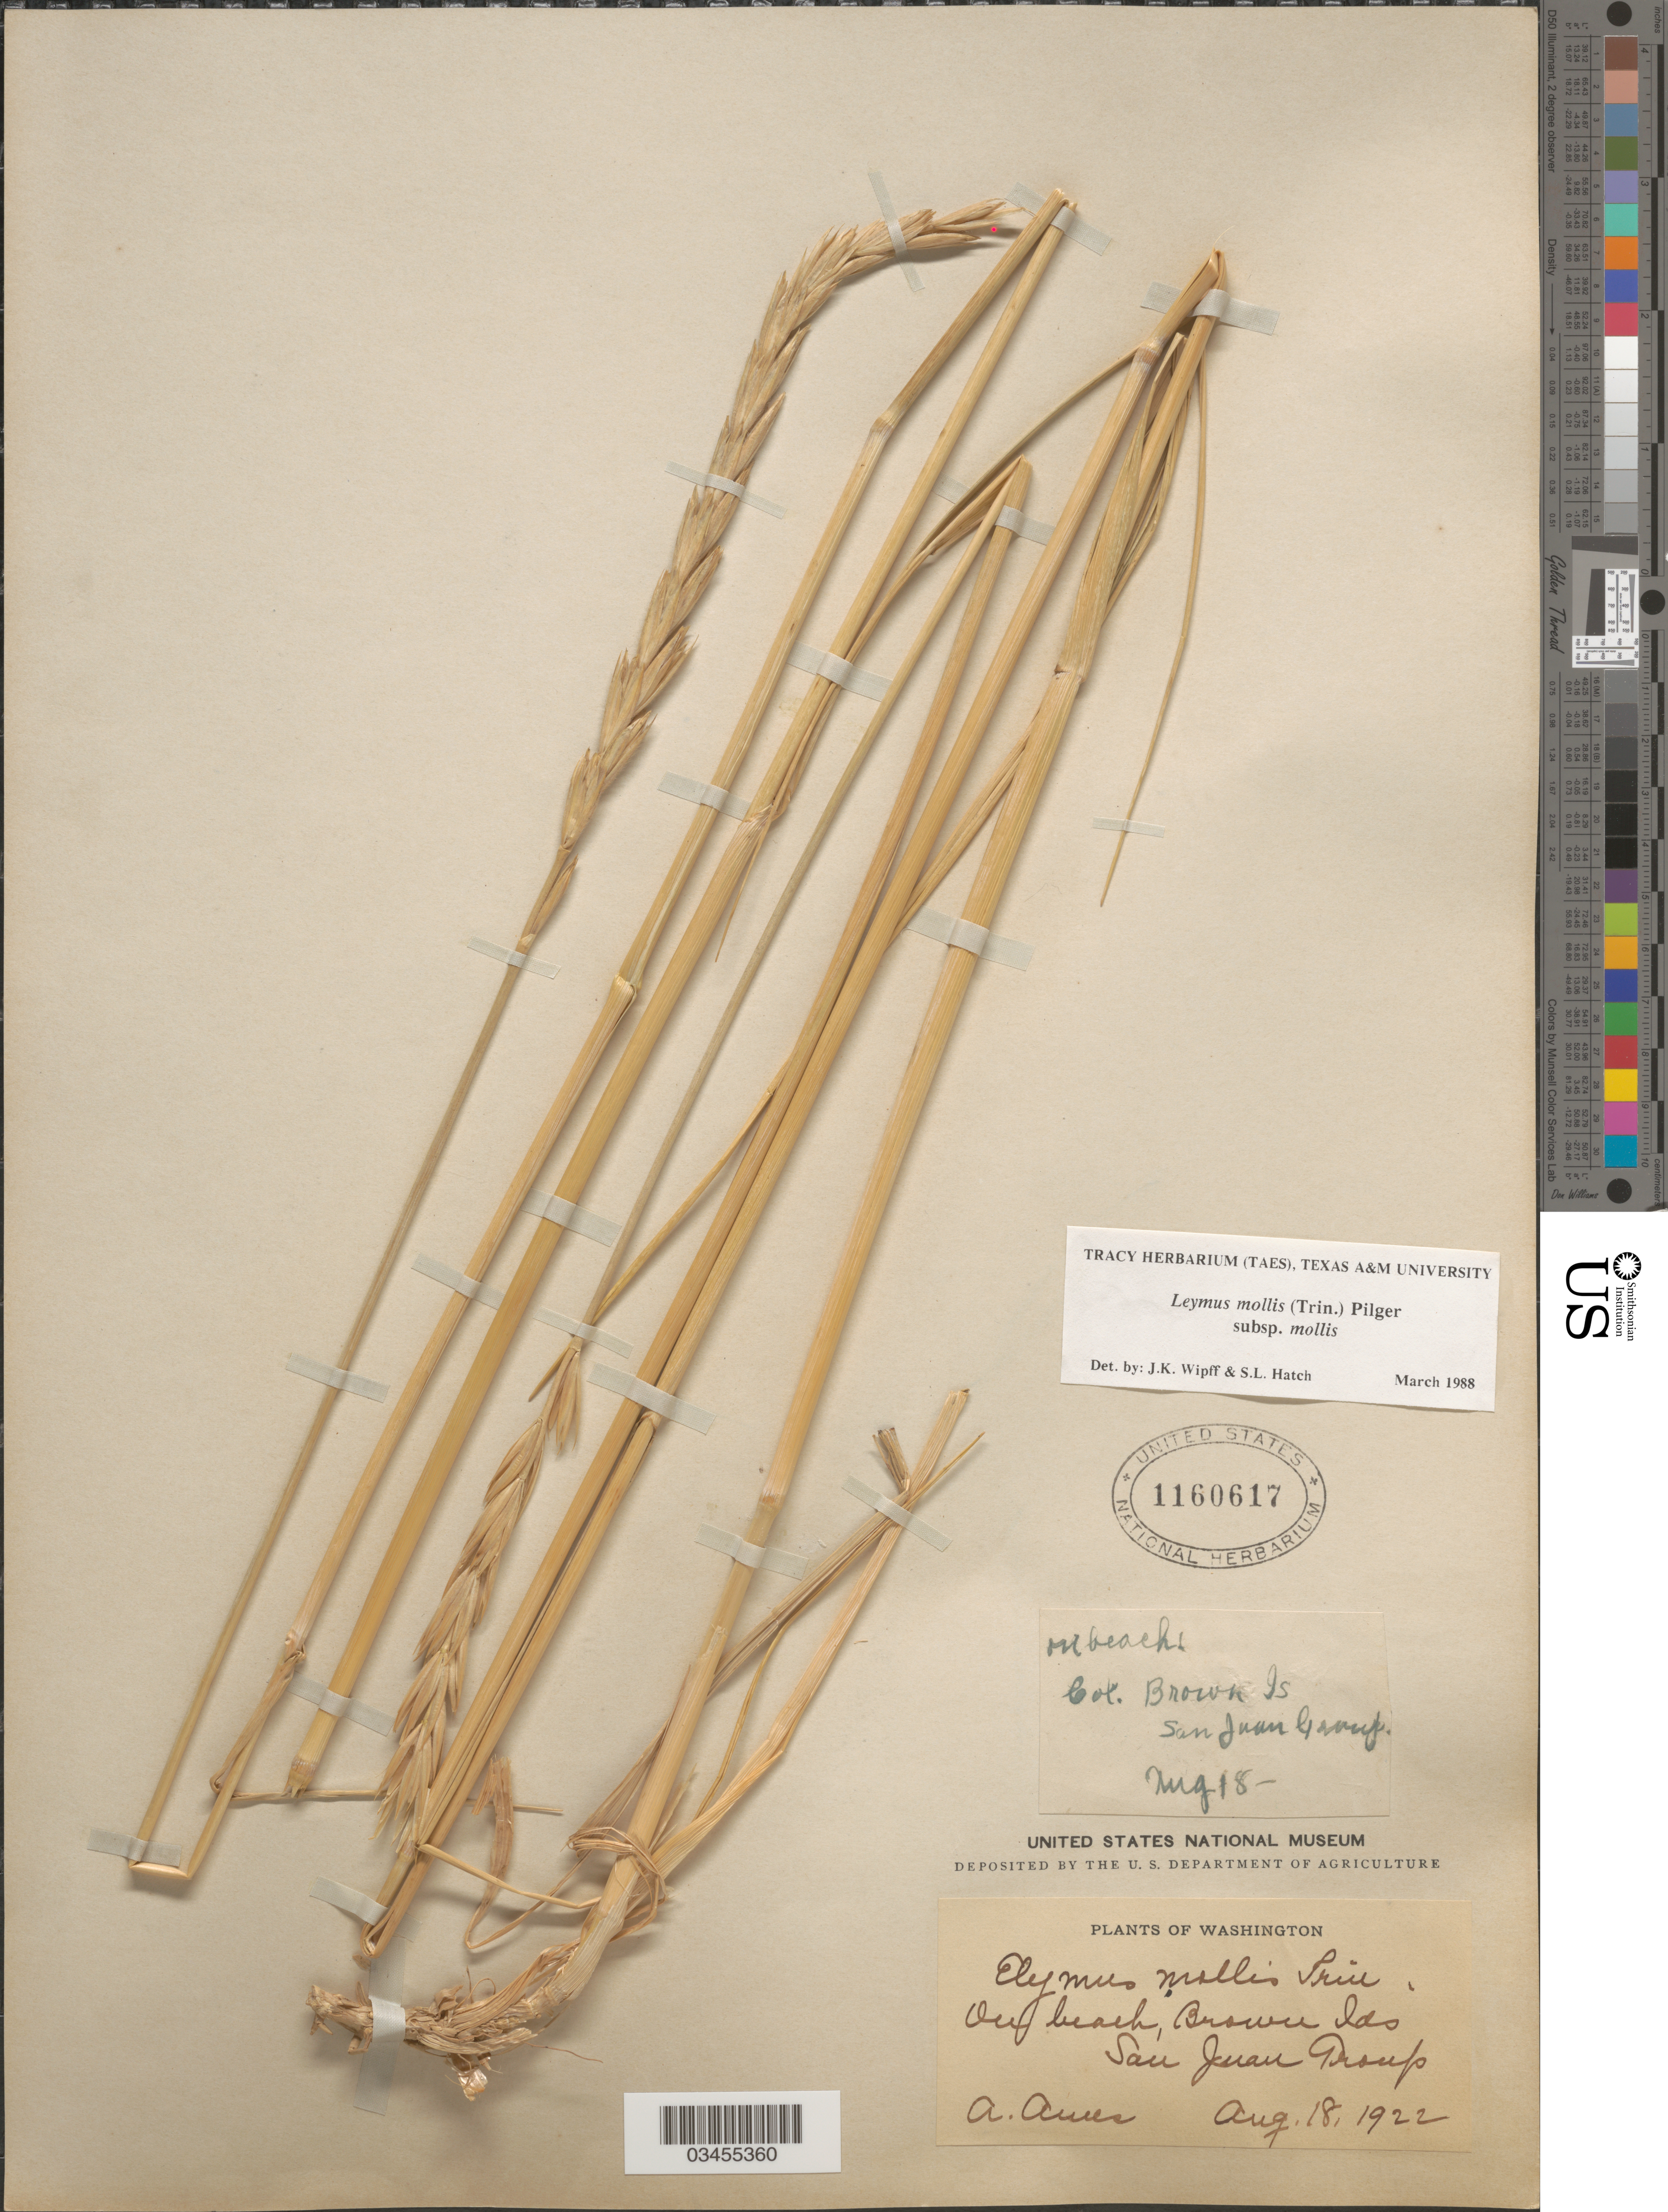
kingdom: Plantae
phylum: Tracheophyta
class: Liliopsida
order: Poales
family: Poaceae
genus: Leymus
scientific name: Leymus mollis subsp. mollis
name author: (Trin.) Pilg.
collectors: A. Ames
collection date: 1922-08-18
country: United States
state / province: Washington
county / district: San Juan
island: Brown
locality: Brown Ids. San Juan Group.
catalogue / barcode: US 1160617